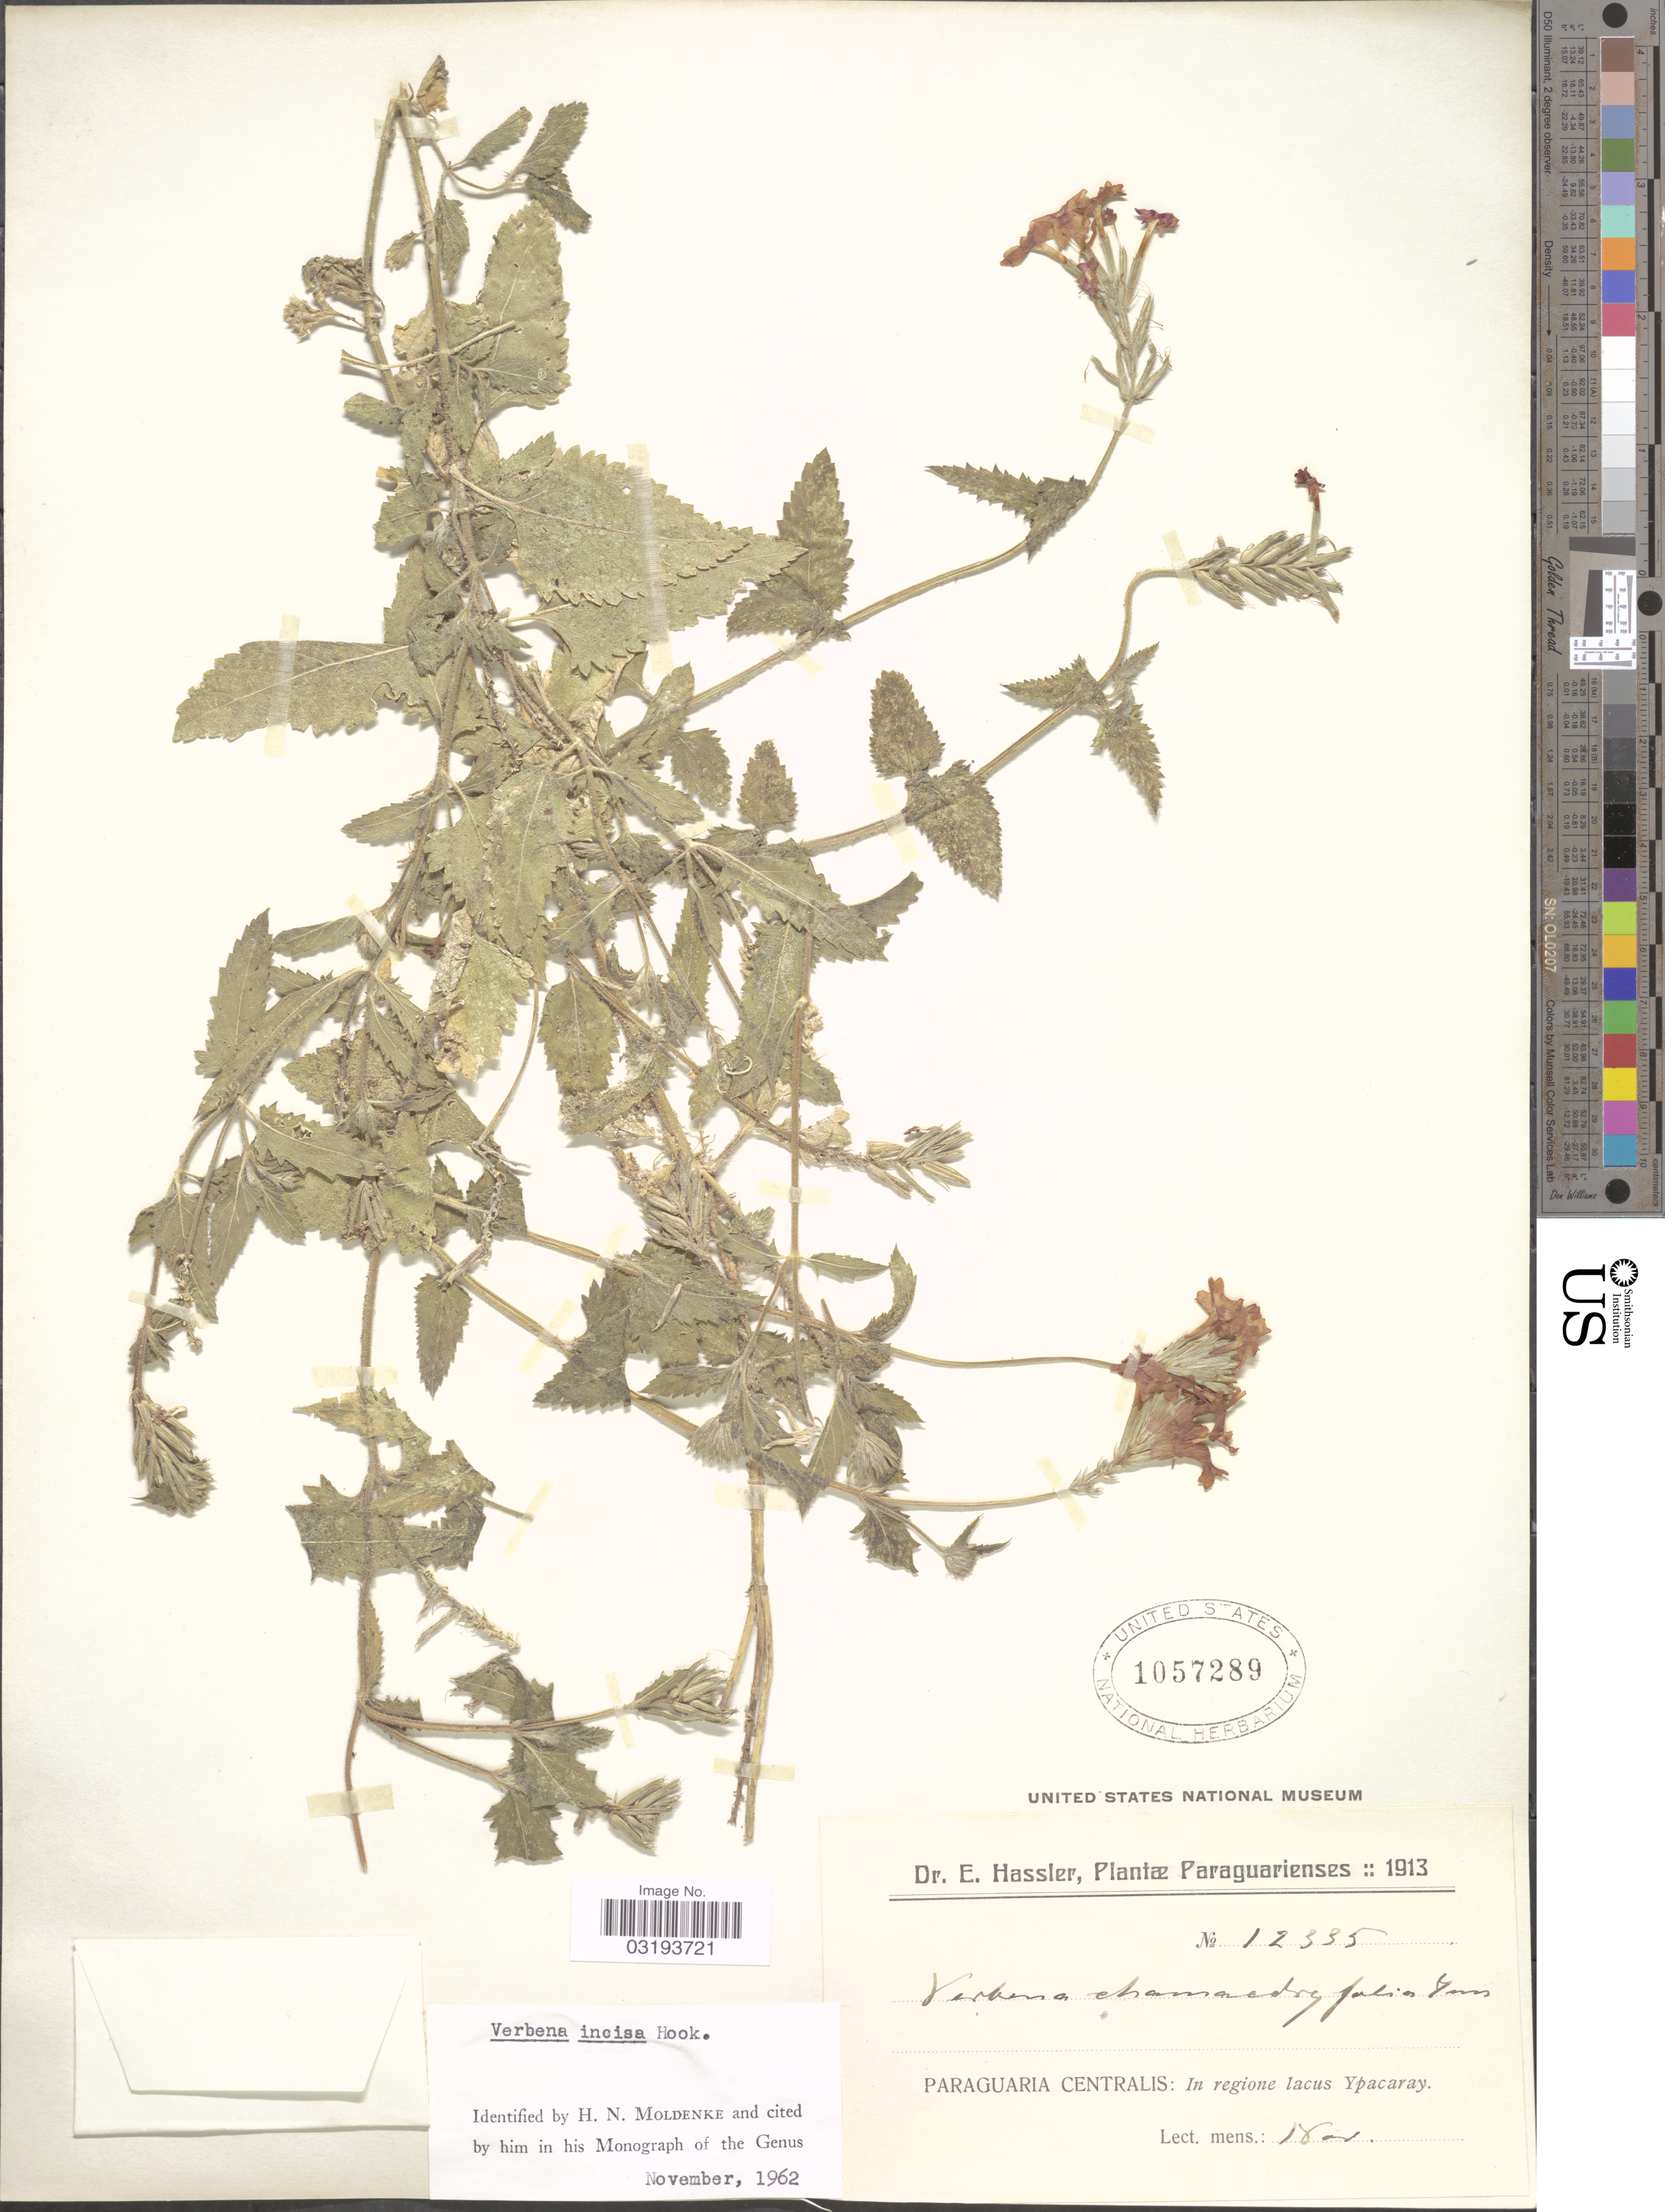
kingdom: Plantae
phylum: Tracheophyta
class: Magnoliopsida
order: Lamiales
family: Verbenaceae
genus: Verbena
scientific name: Verbena incisa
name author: Hook.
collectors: E. Hassler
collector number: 12335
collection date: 1913-11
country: Paraguay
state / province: Paraguari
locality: Paraguaria Centralis: In regione lacus Ypacaray.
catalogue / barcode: US 1057289